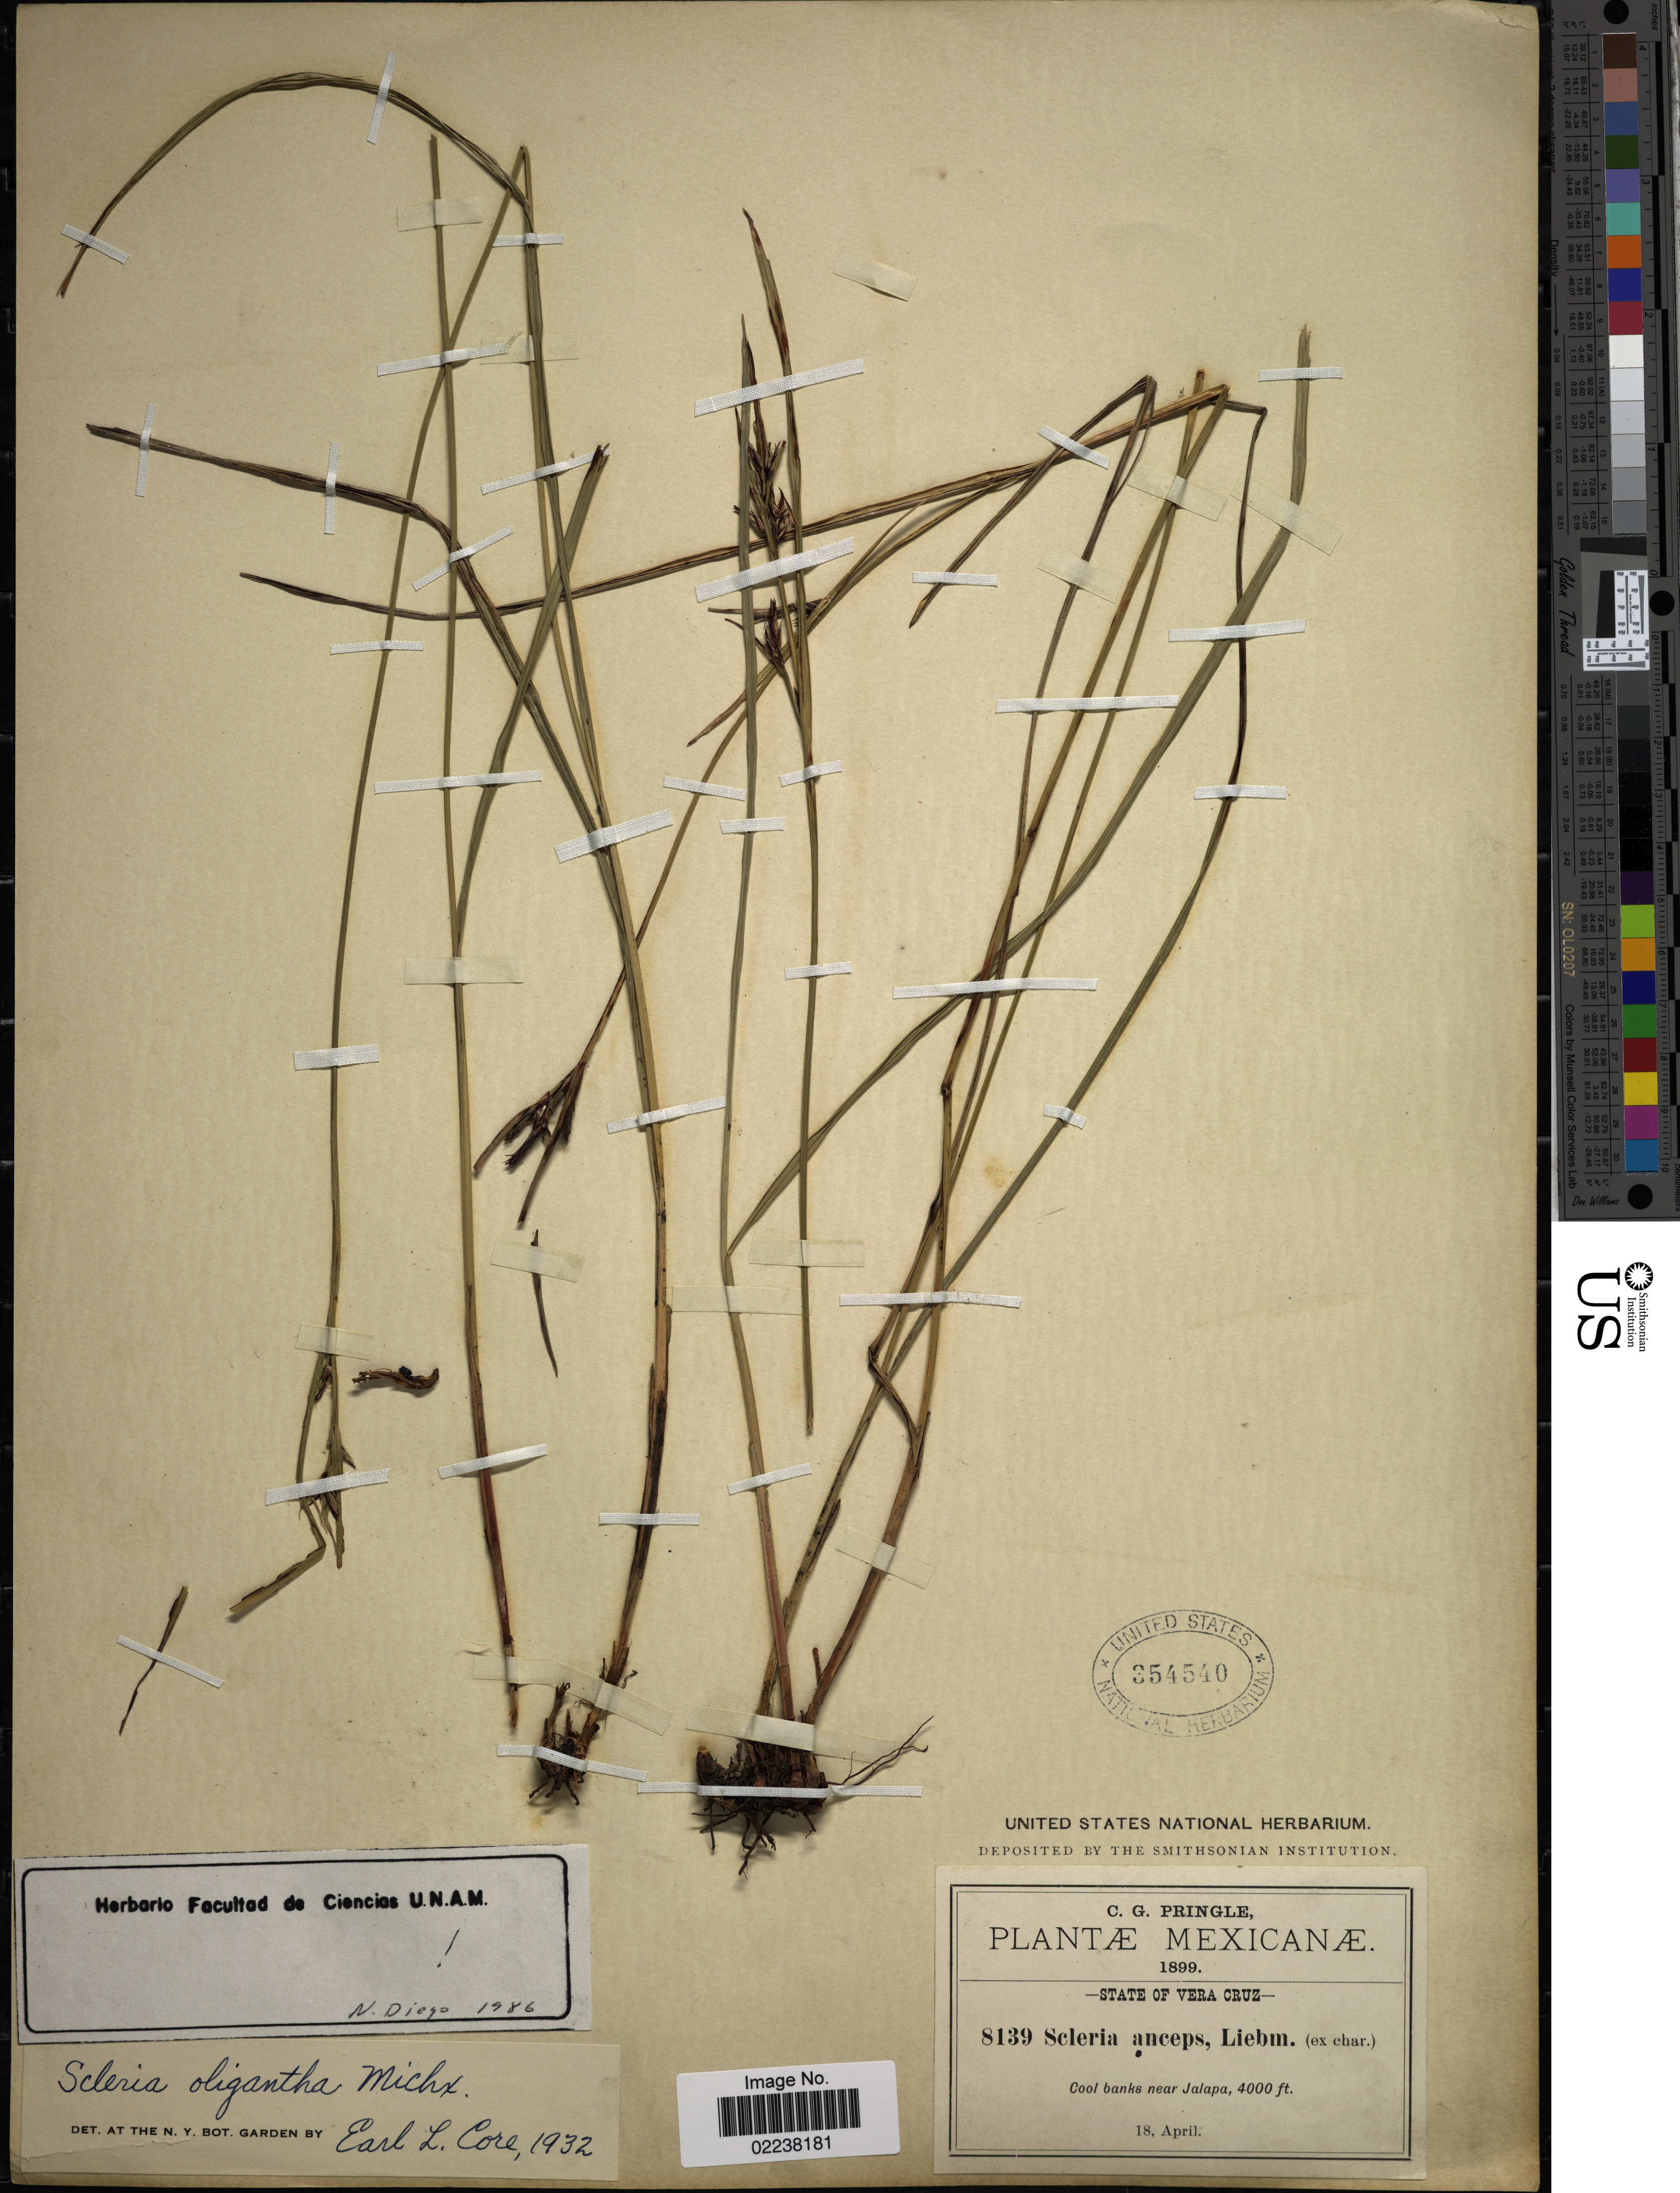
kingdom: Plantae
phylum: Tracheophyta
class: Liliopsida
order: Poales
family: Cyperaceae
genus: Scleria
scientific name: Scleria oligantha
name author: Michx.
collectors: C. G. Pringle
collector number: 8139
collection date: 1899-04-18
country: Mexico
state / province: Veracruz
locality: Cool banks near Jalapa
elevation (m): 1219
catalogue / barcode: US 354540